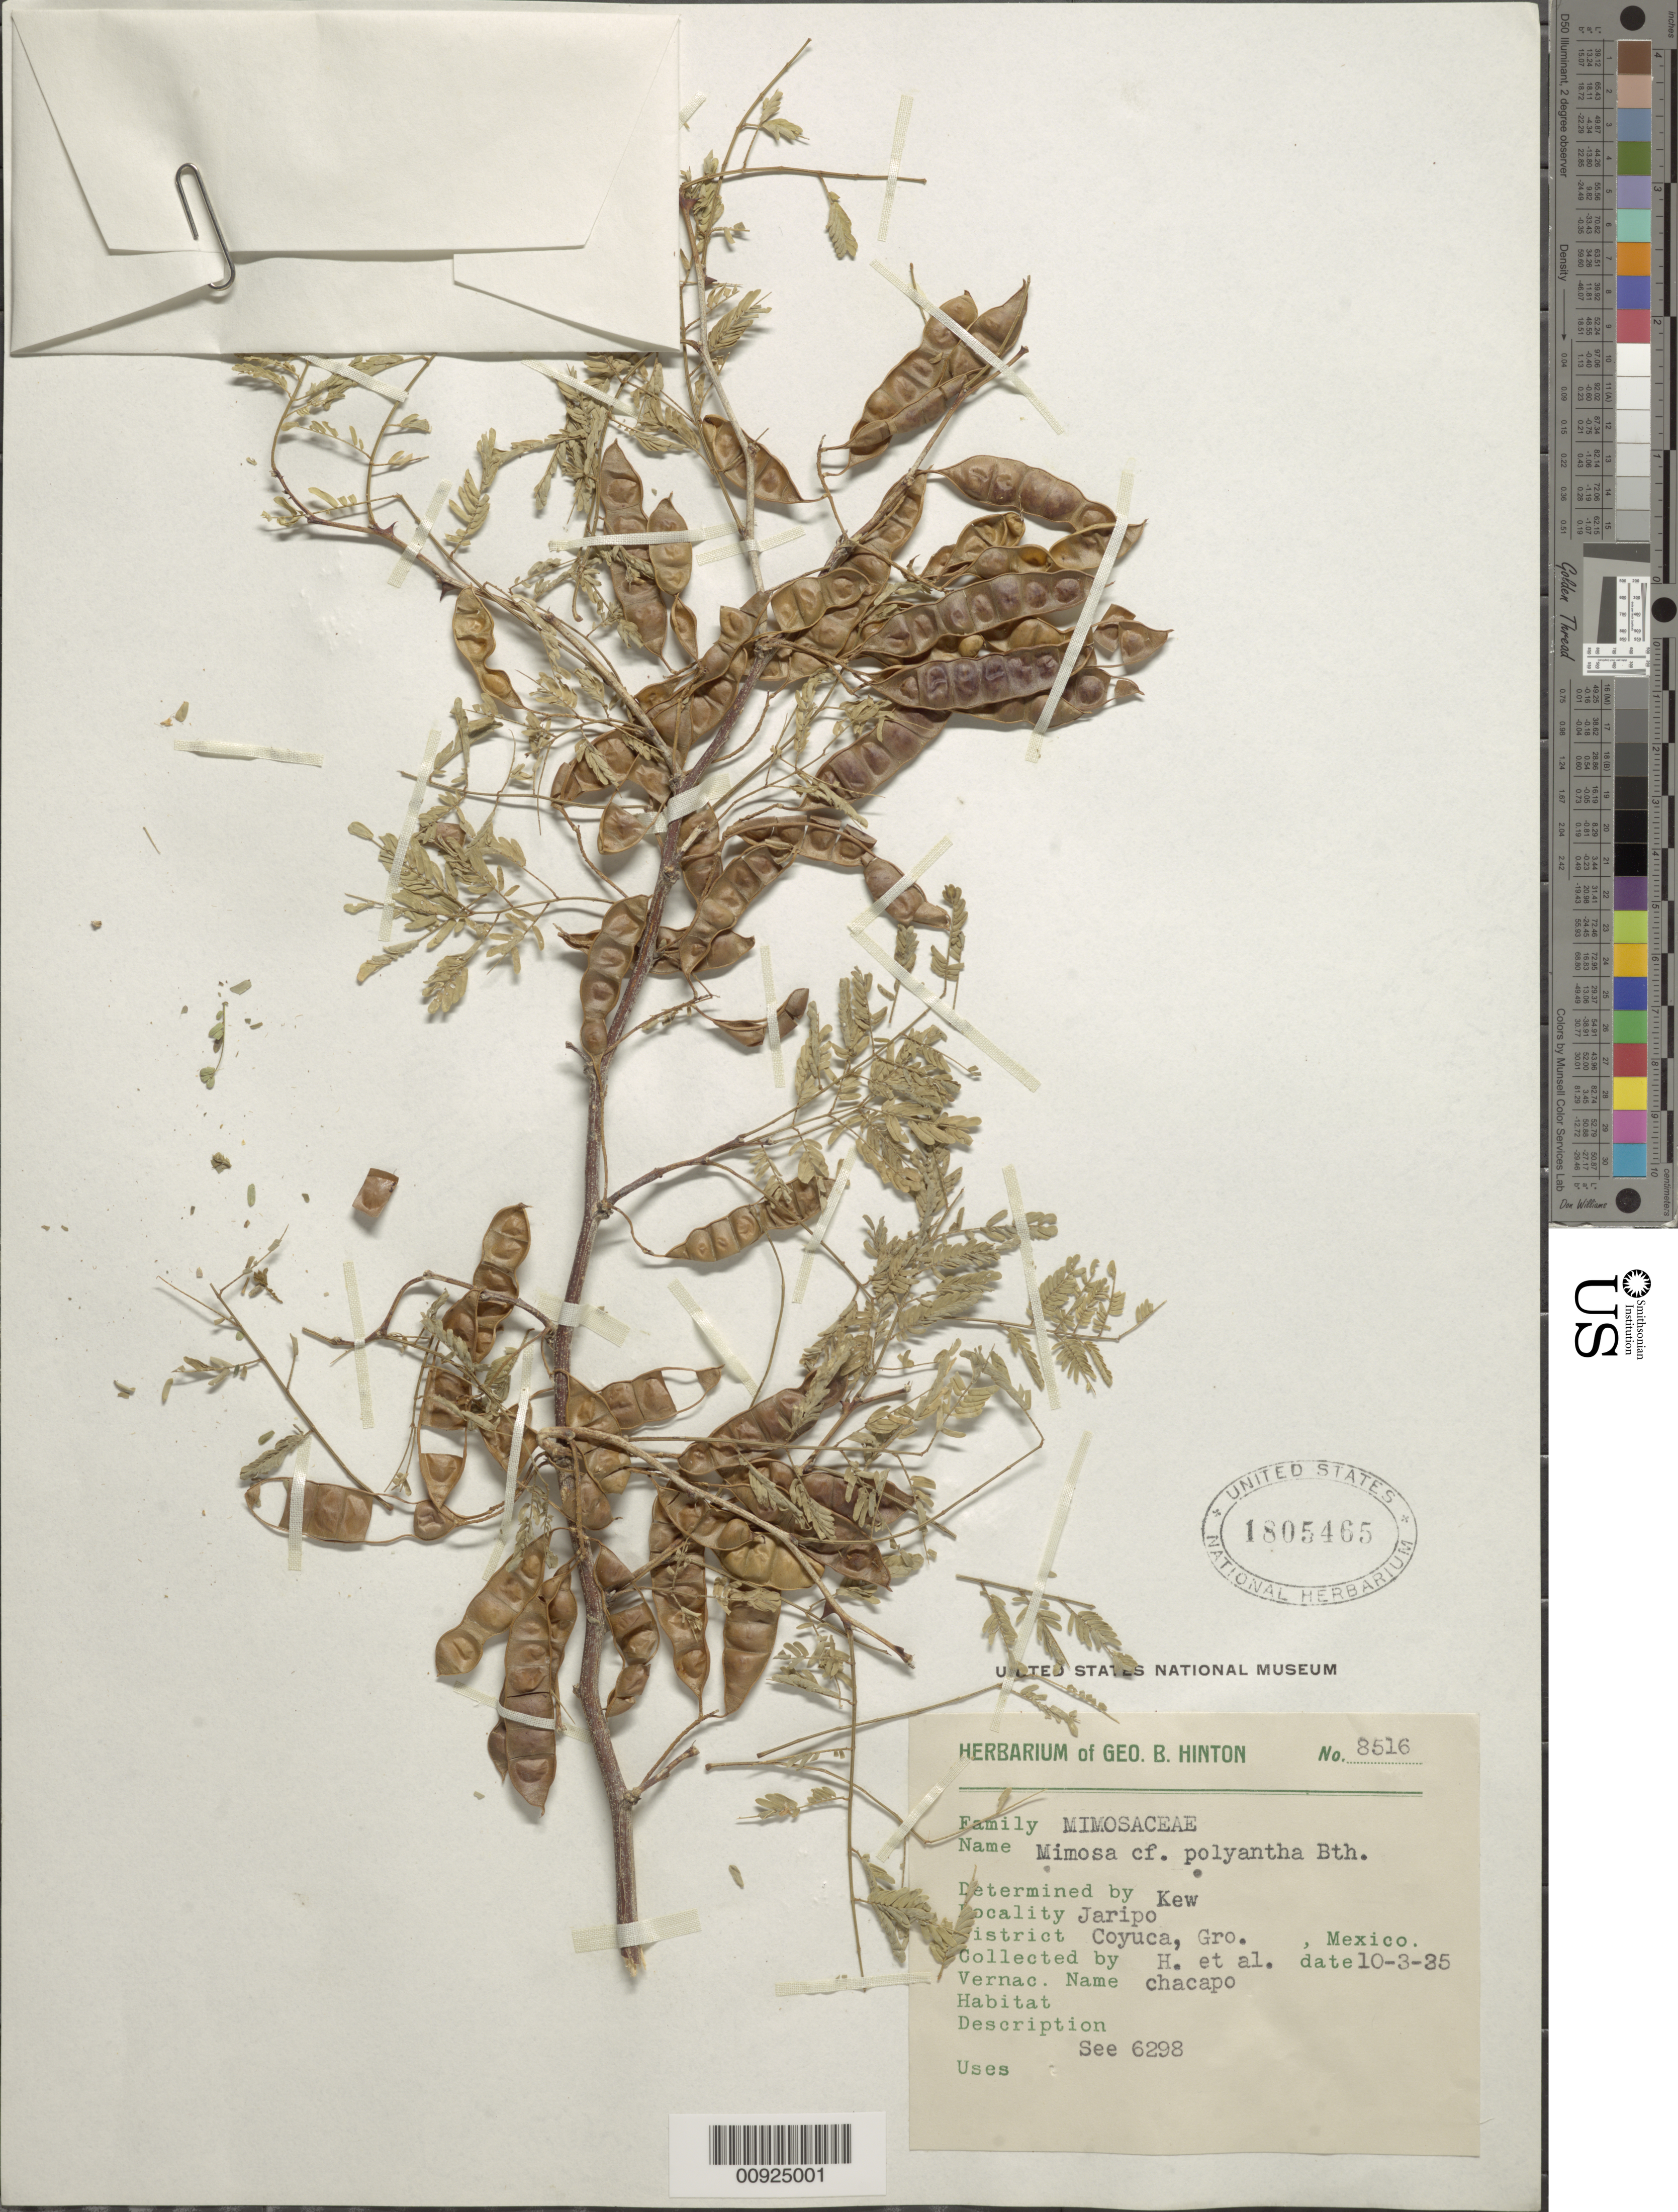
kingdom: Plantae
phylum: Tracheophyta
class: Magnoliopsida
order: Fabales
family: Fabaceae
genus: Mimosa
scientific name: Mimosa polyantha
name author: Benth.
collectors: G. B. Hinton & et al.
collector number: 8516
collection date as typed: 03 Oct 1935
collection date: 1935-10-03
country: Mexico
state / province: Guerrero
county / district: Coyuca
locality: Jaripo, District Coyuca, Gro.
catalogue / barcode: US 1805465